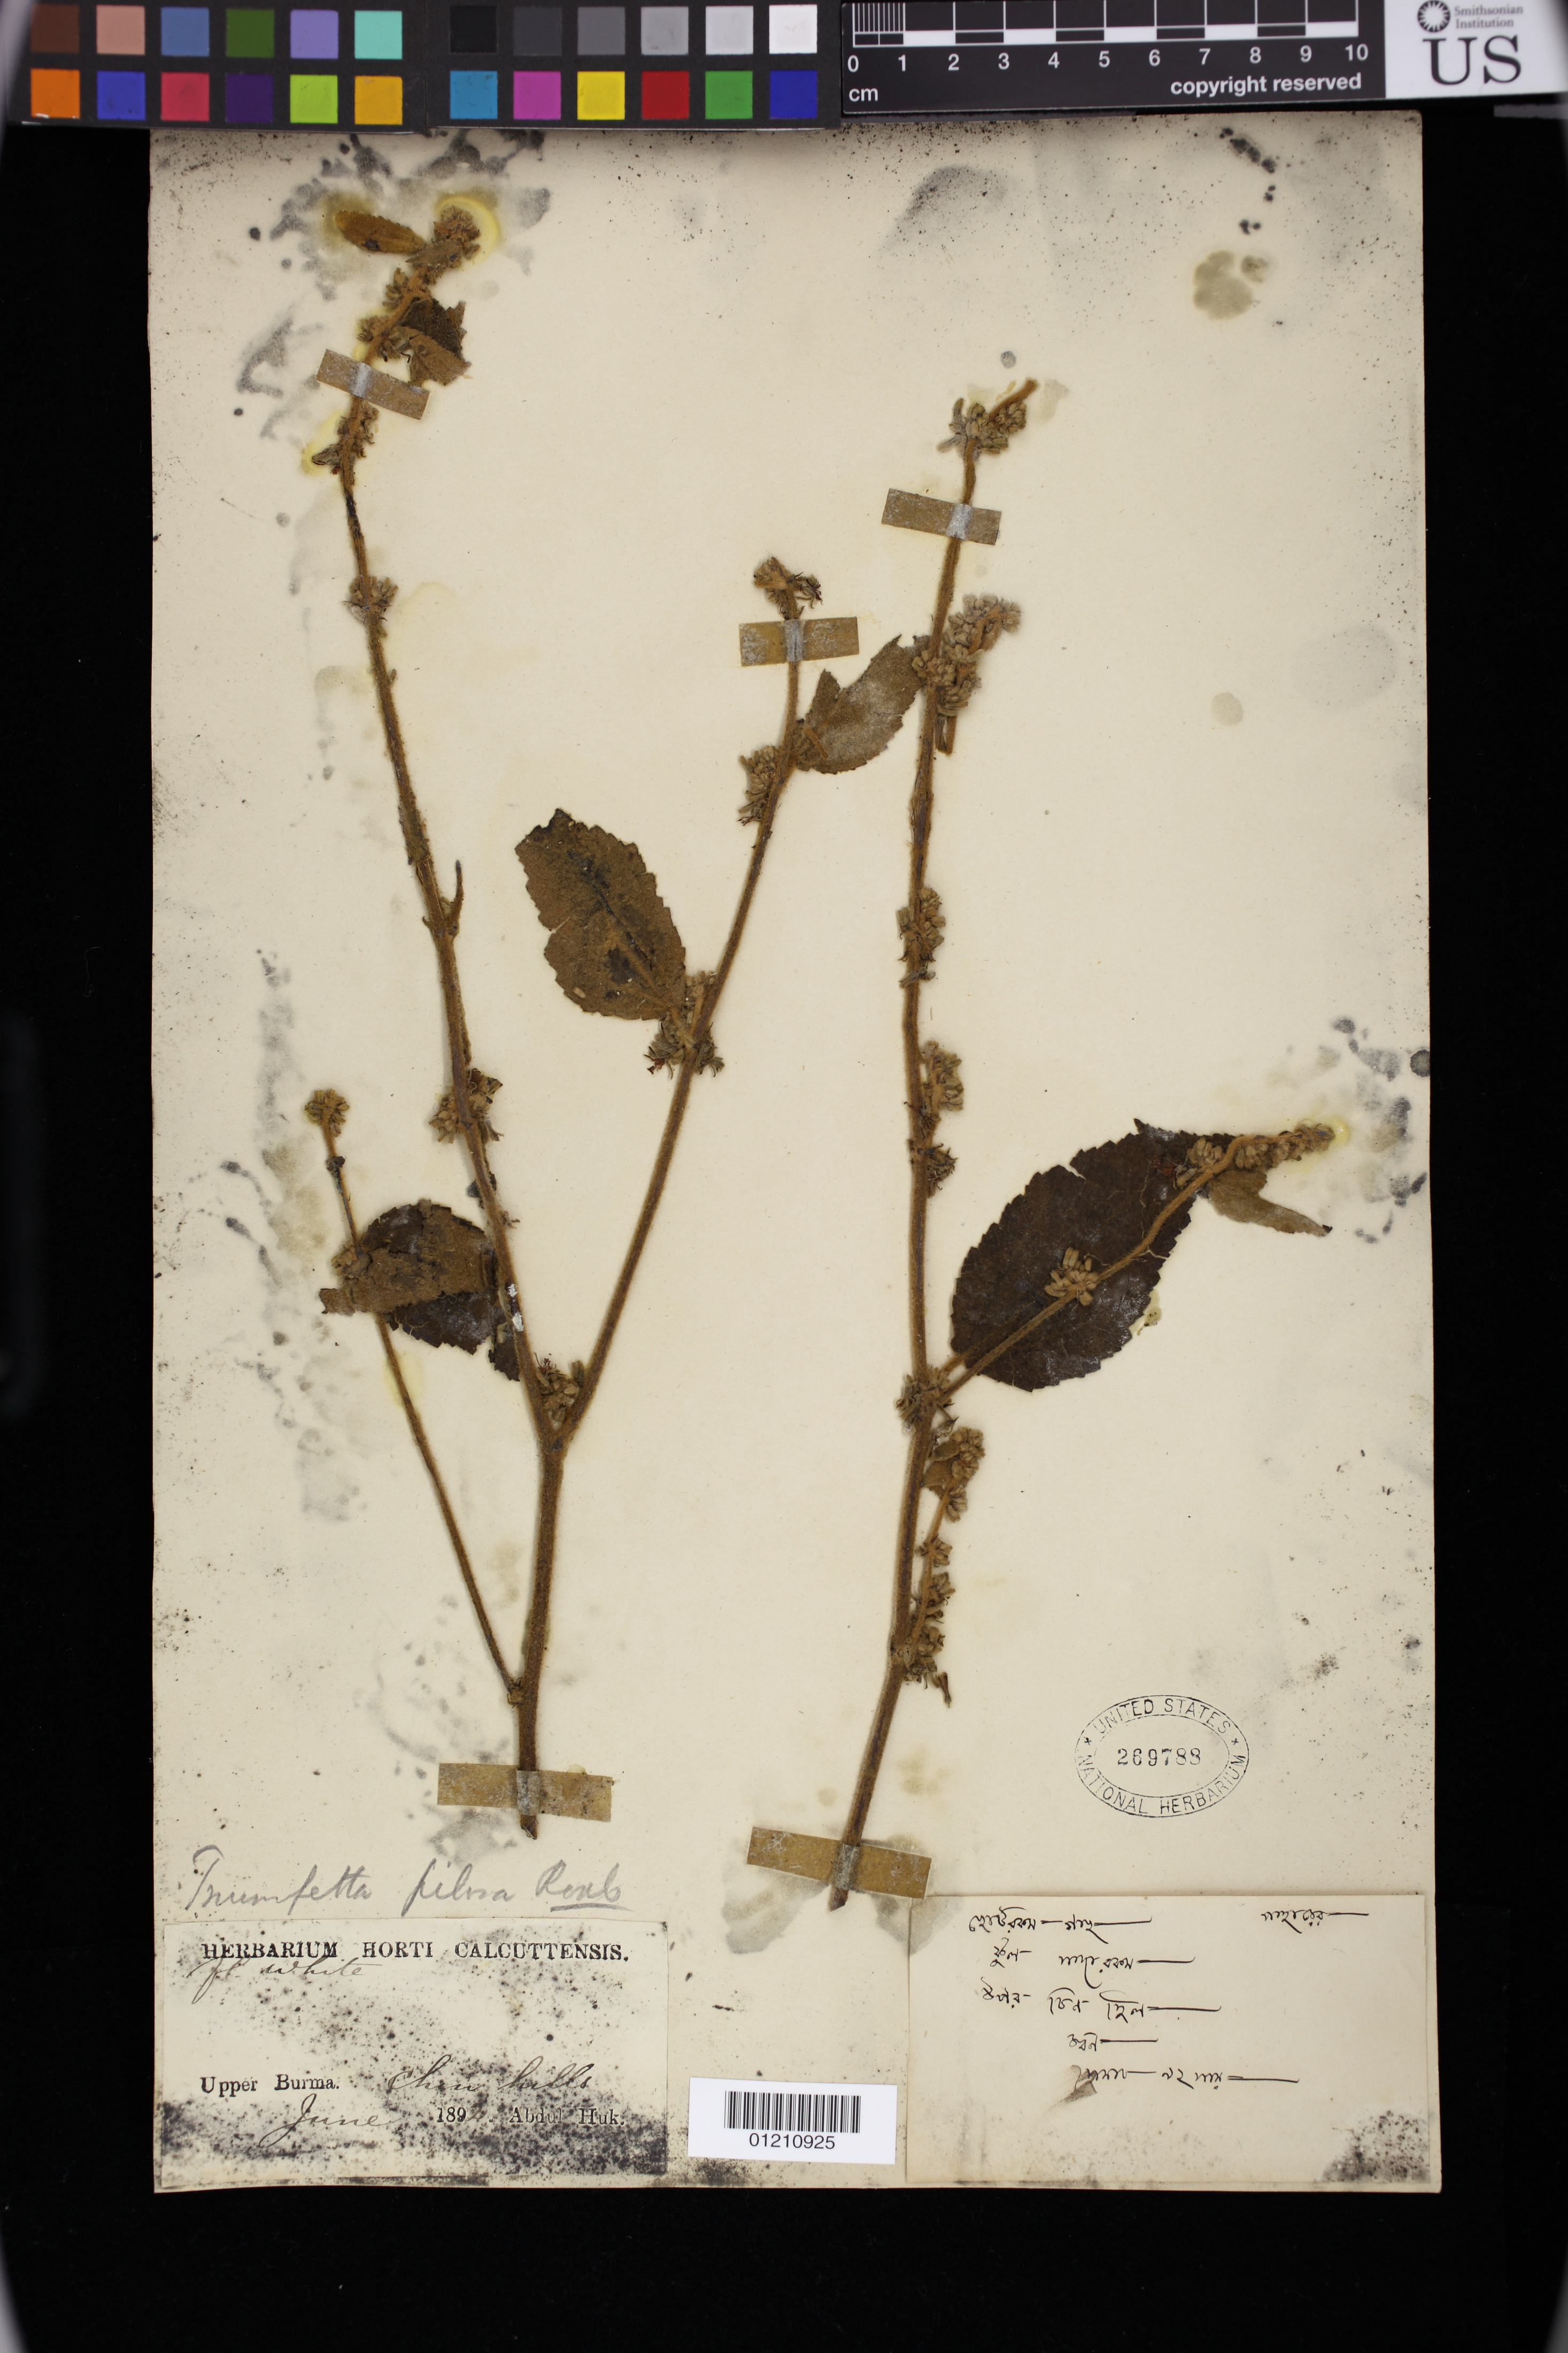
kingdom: Plantae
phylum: Tracheophyta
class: Magnoliopsida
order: Malvales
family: Malvaceae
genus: Triumfetta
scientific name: Triumfetta pilosa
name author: Roth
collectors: A. Huk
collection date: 1892-06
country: Myanmar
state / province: Chin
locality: Chin hills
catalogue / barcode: US 269788